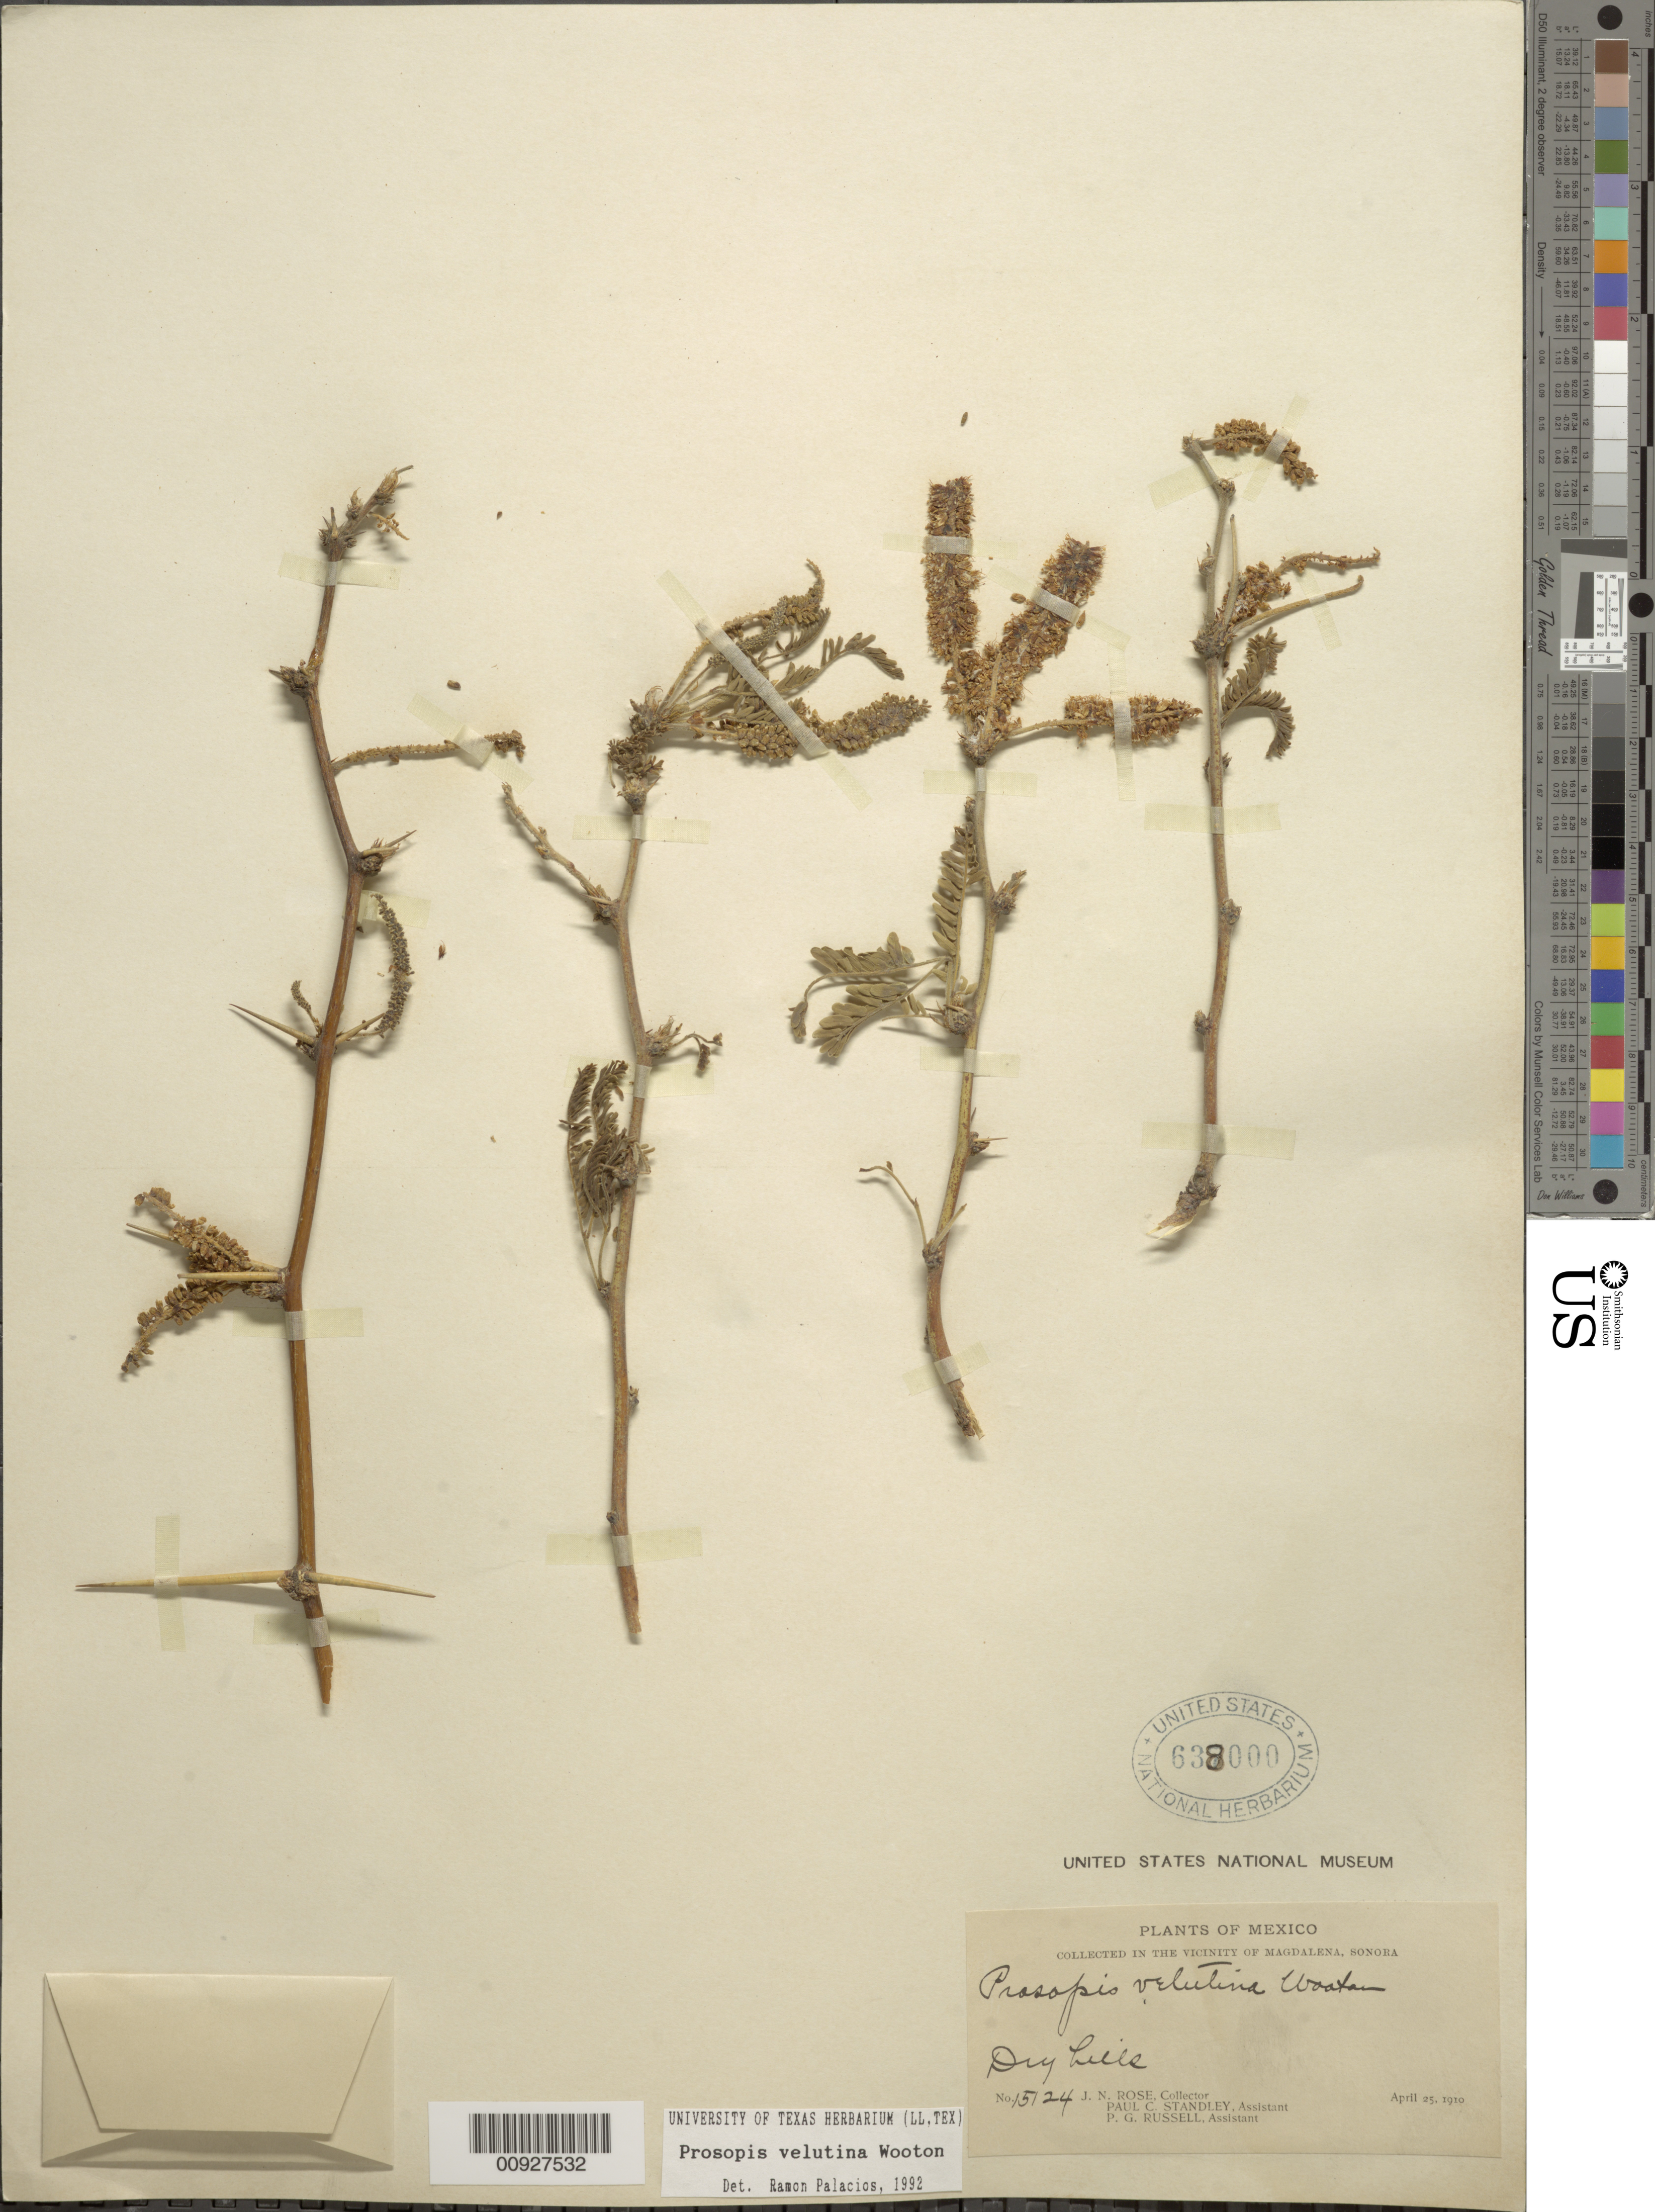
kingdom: Plantae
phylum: Tracheophyta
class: Magnoliopsida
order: Fabales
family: Fabaceae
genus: Neltuma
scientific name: Neltuma velutina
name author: (Wooton) Britton & Rose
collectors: J. N. Rose, P. C. Standley & P. G. Russell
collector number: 15124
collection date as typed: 25 Apr 1910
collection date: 1910-04-25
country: Mexico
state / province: Sonora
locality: In the vicinity of Magdalena, Sonora.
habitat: Dry hills.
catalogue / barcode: US 638000